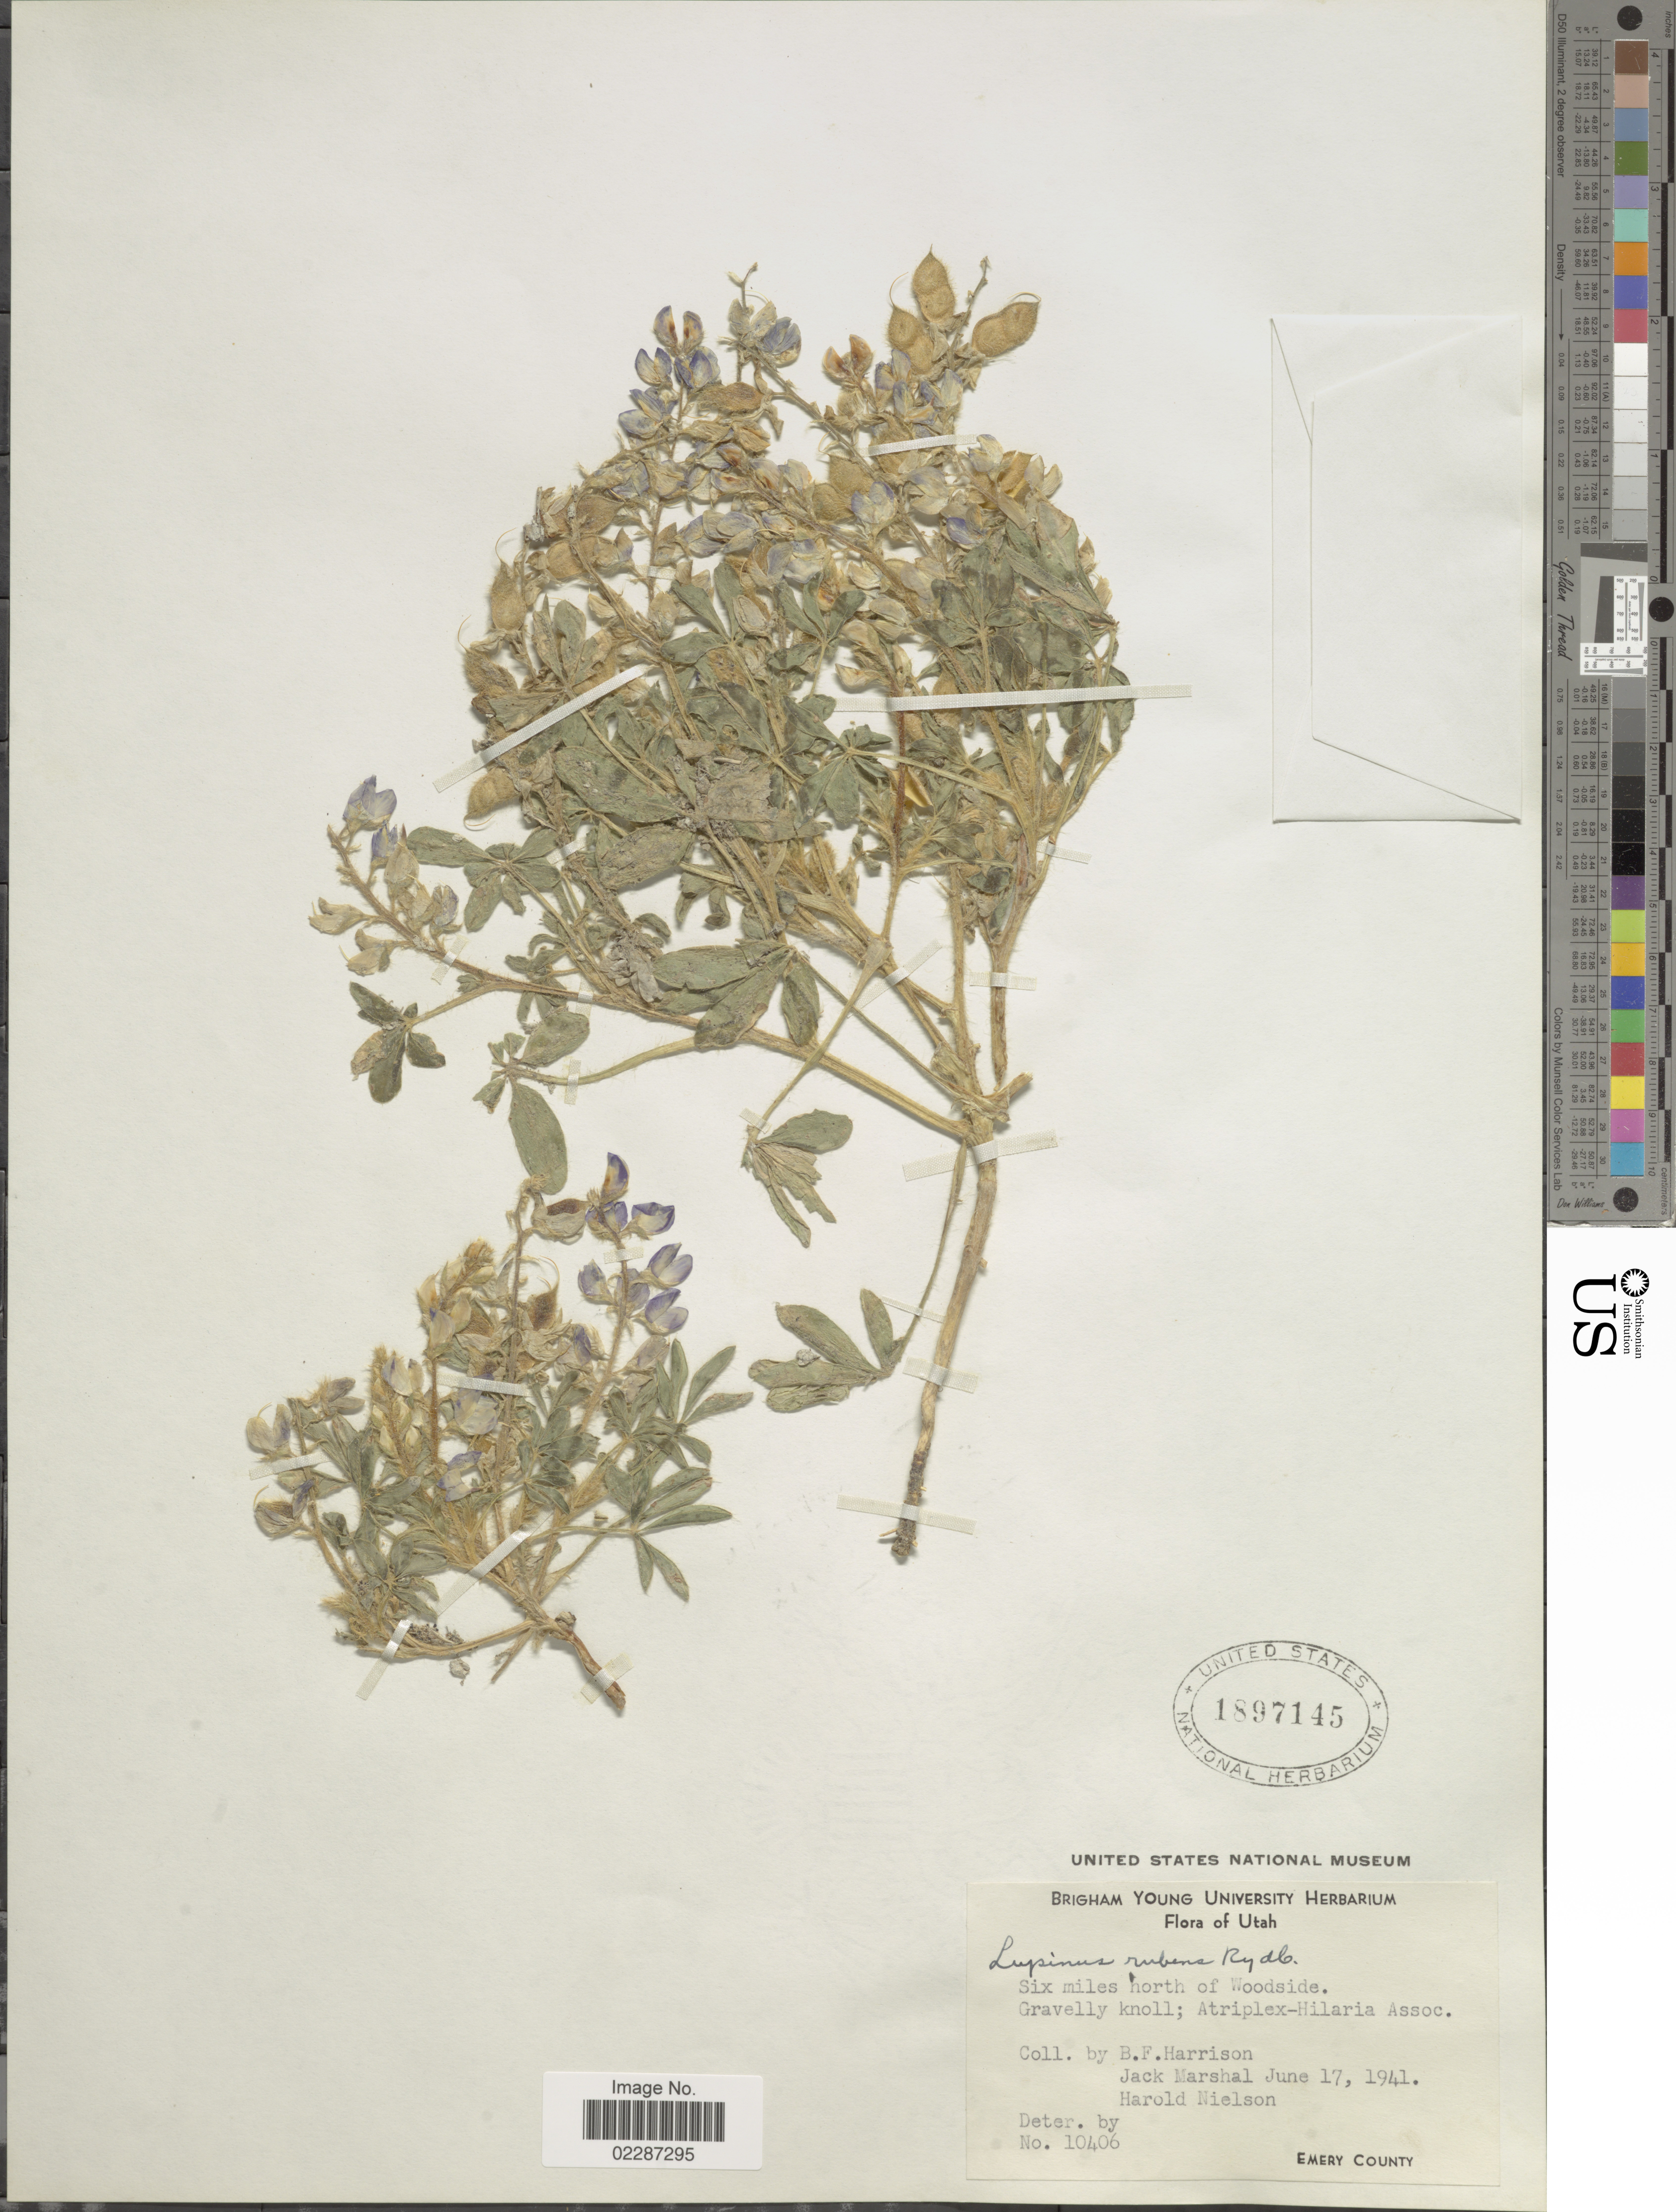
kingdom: Plantae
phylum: Tracheophyta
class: Magnoliopsida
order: Fabales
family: Fabaceae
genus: Lupinus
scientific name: Lupinus pusillus subsp. rubens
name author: (Rydb.) D.B. Dunn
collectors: B. F. Harrison, J. Marshall & H. Nielson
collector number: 10406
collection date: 1941-06-17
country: United States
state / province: Utah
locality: Six miles north of Woodside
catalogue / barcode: US 1897145